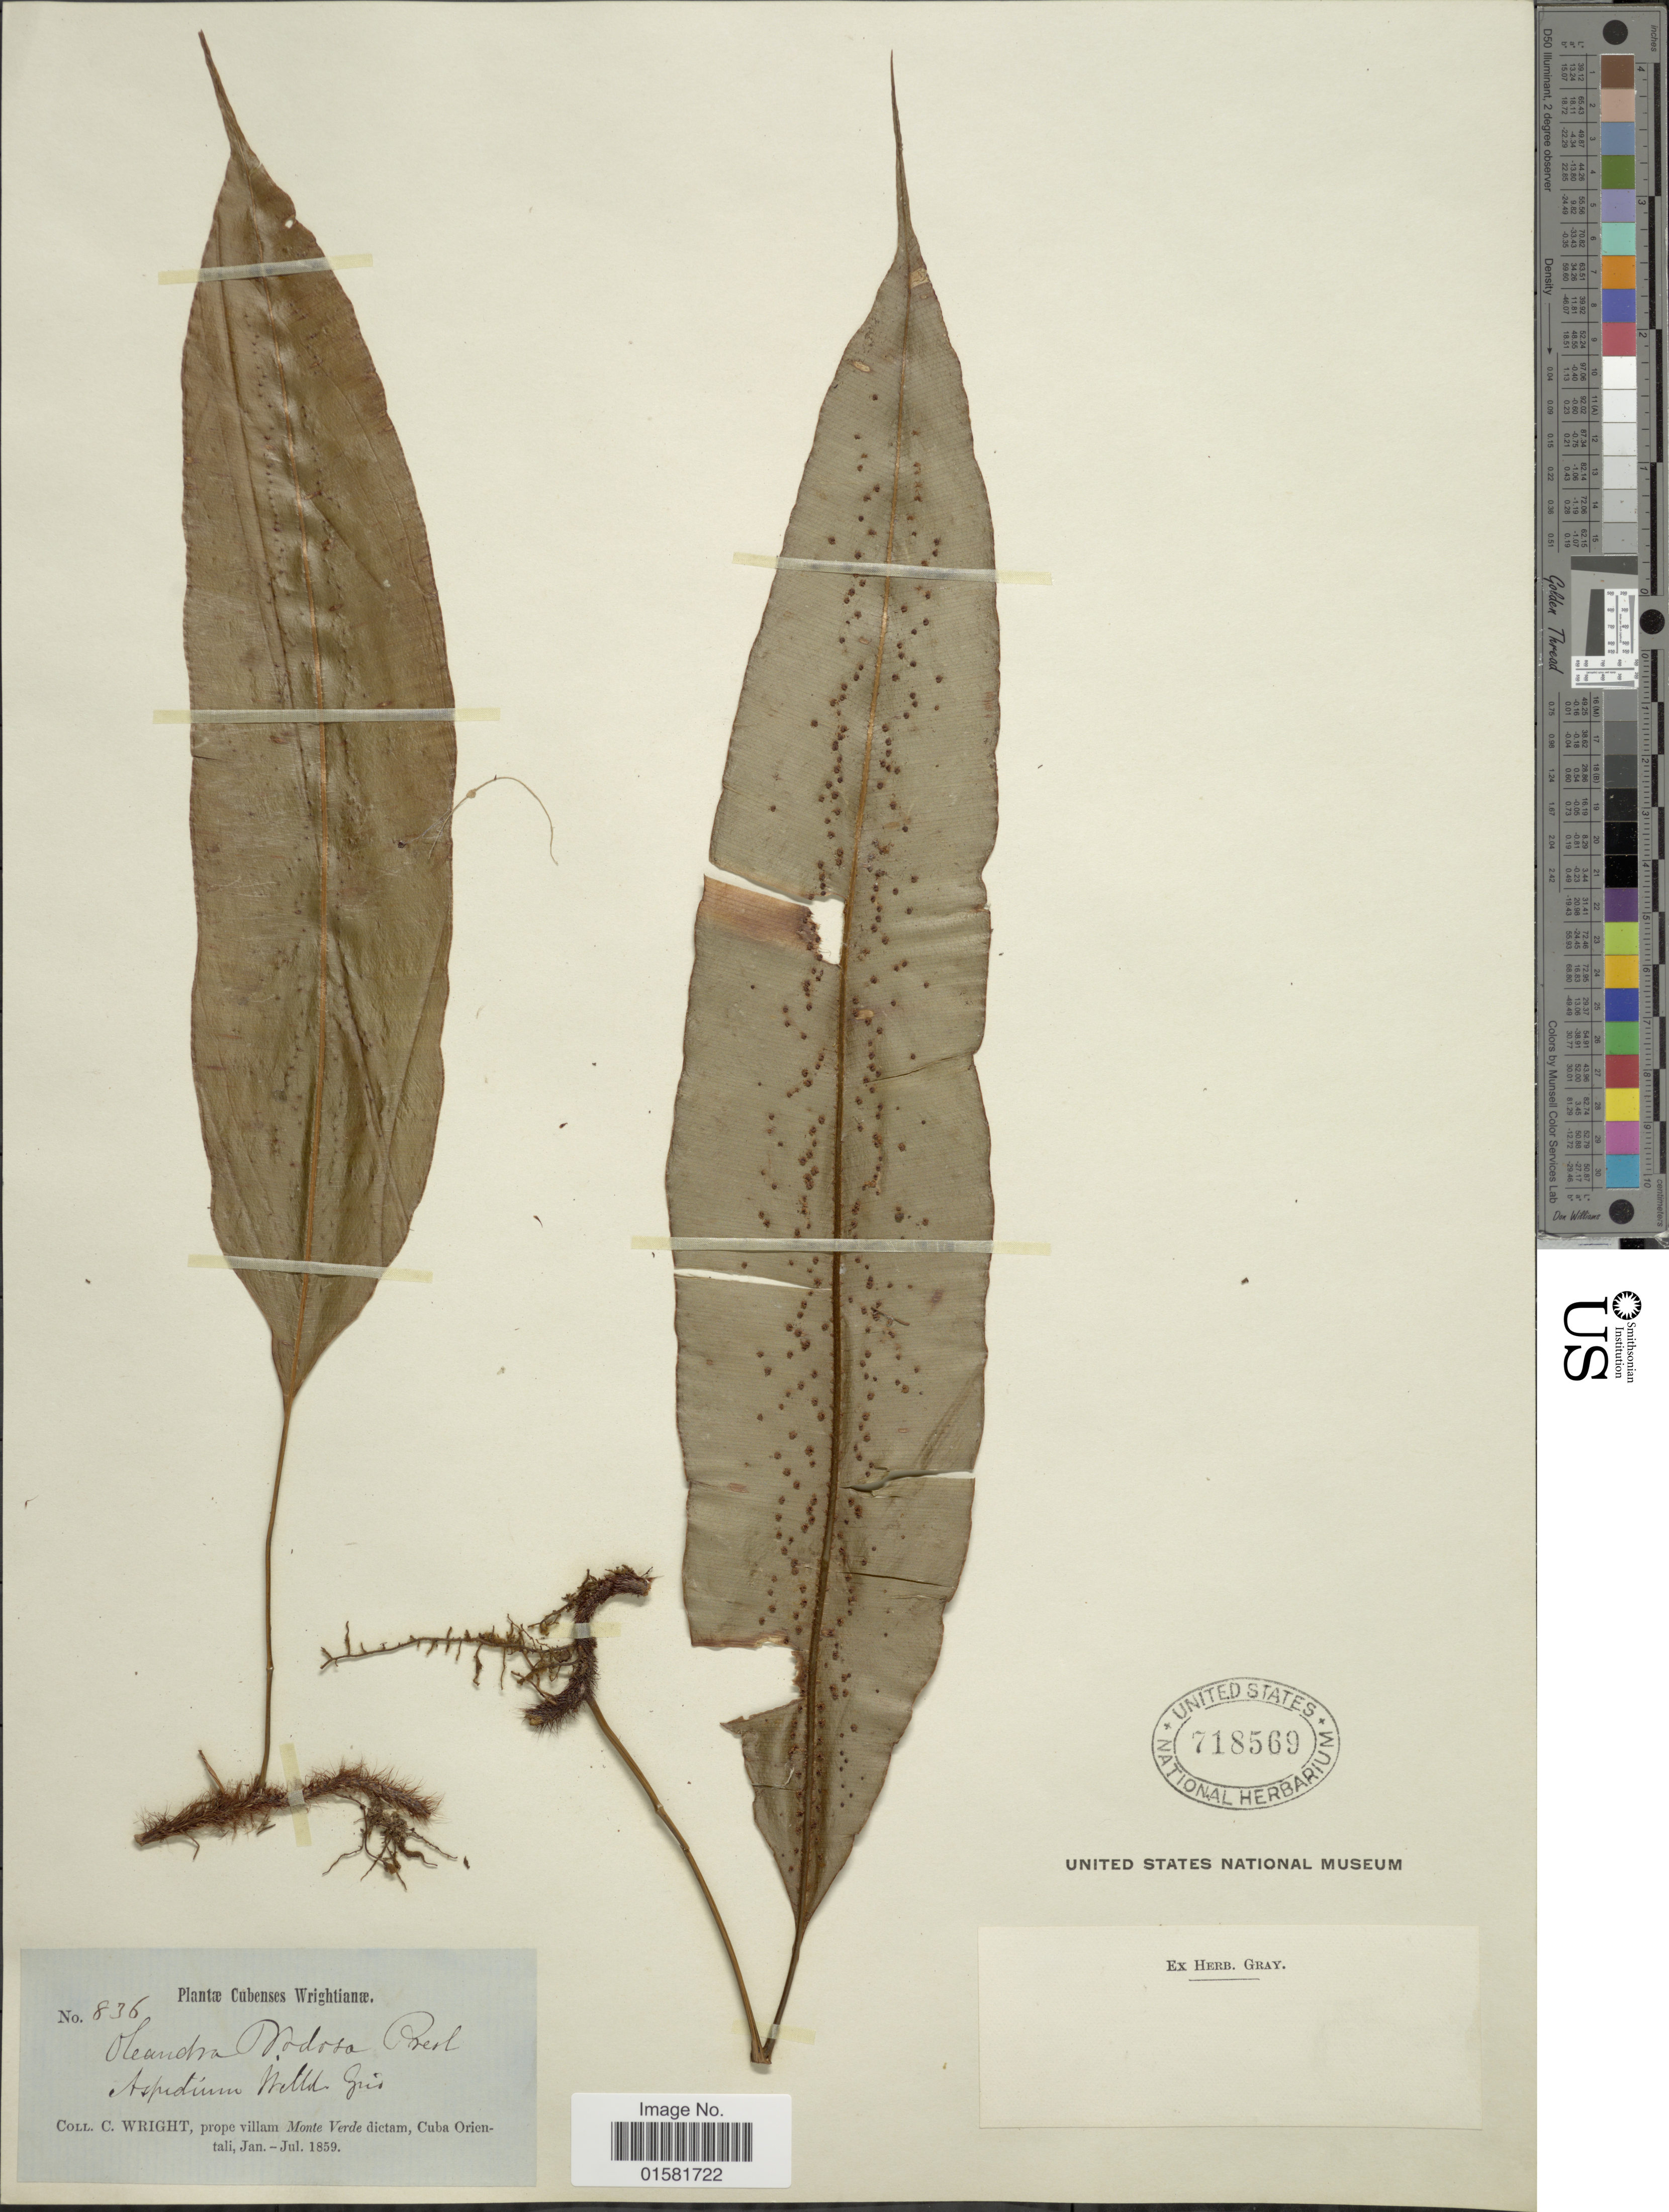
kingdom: Plantae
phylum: Tracheophyta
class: Polypodiopsida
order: Polypodiales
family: Oleandraceae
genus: Oleandra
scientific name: Oleandra articulata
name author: (Sw.) C. Presl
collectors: C. Wright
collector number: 836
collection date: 1859-01/1959-07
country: Cuba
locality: Cubenses, prope villam Monte Verde dictam, Cuba Orientali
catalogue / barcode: US 718569